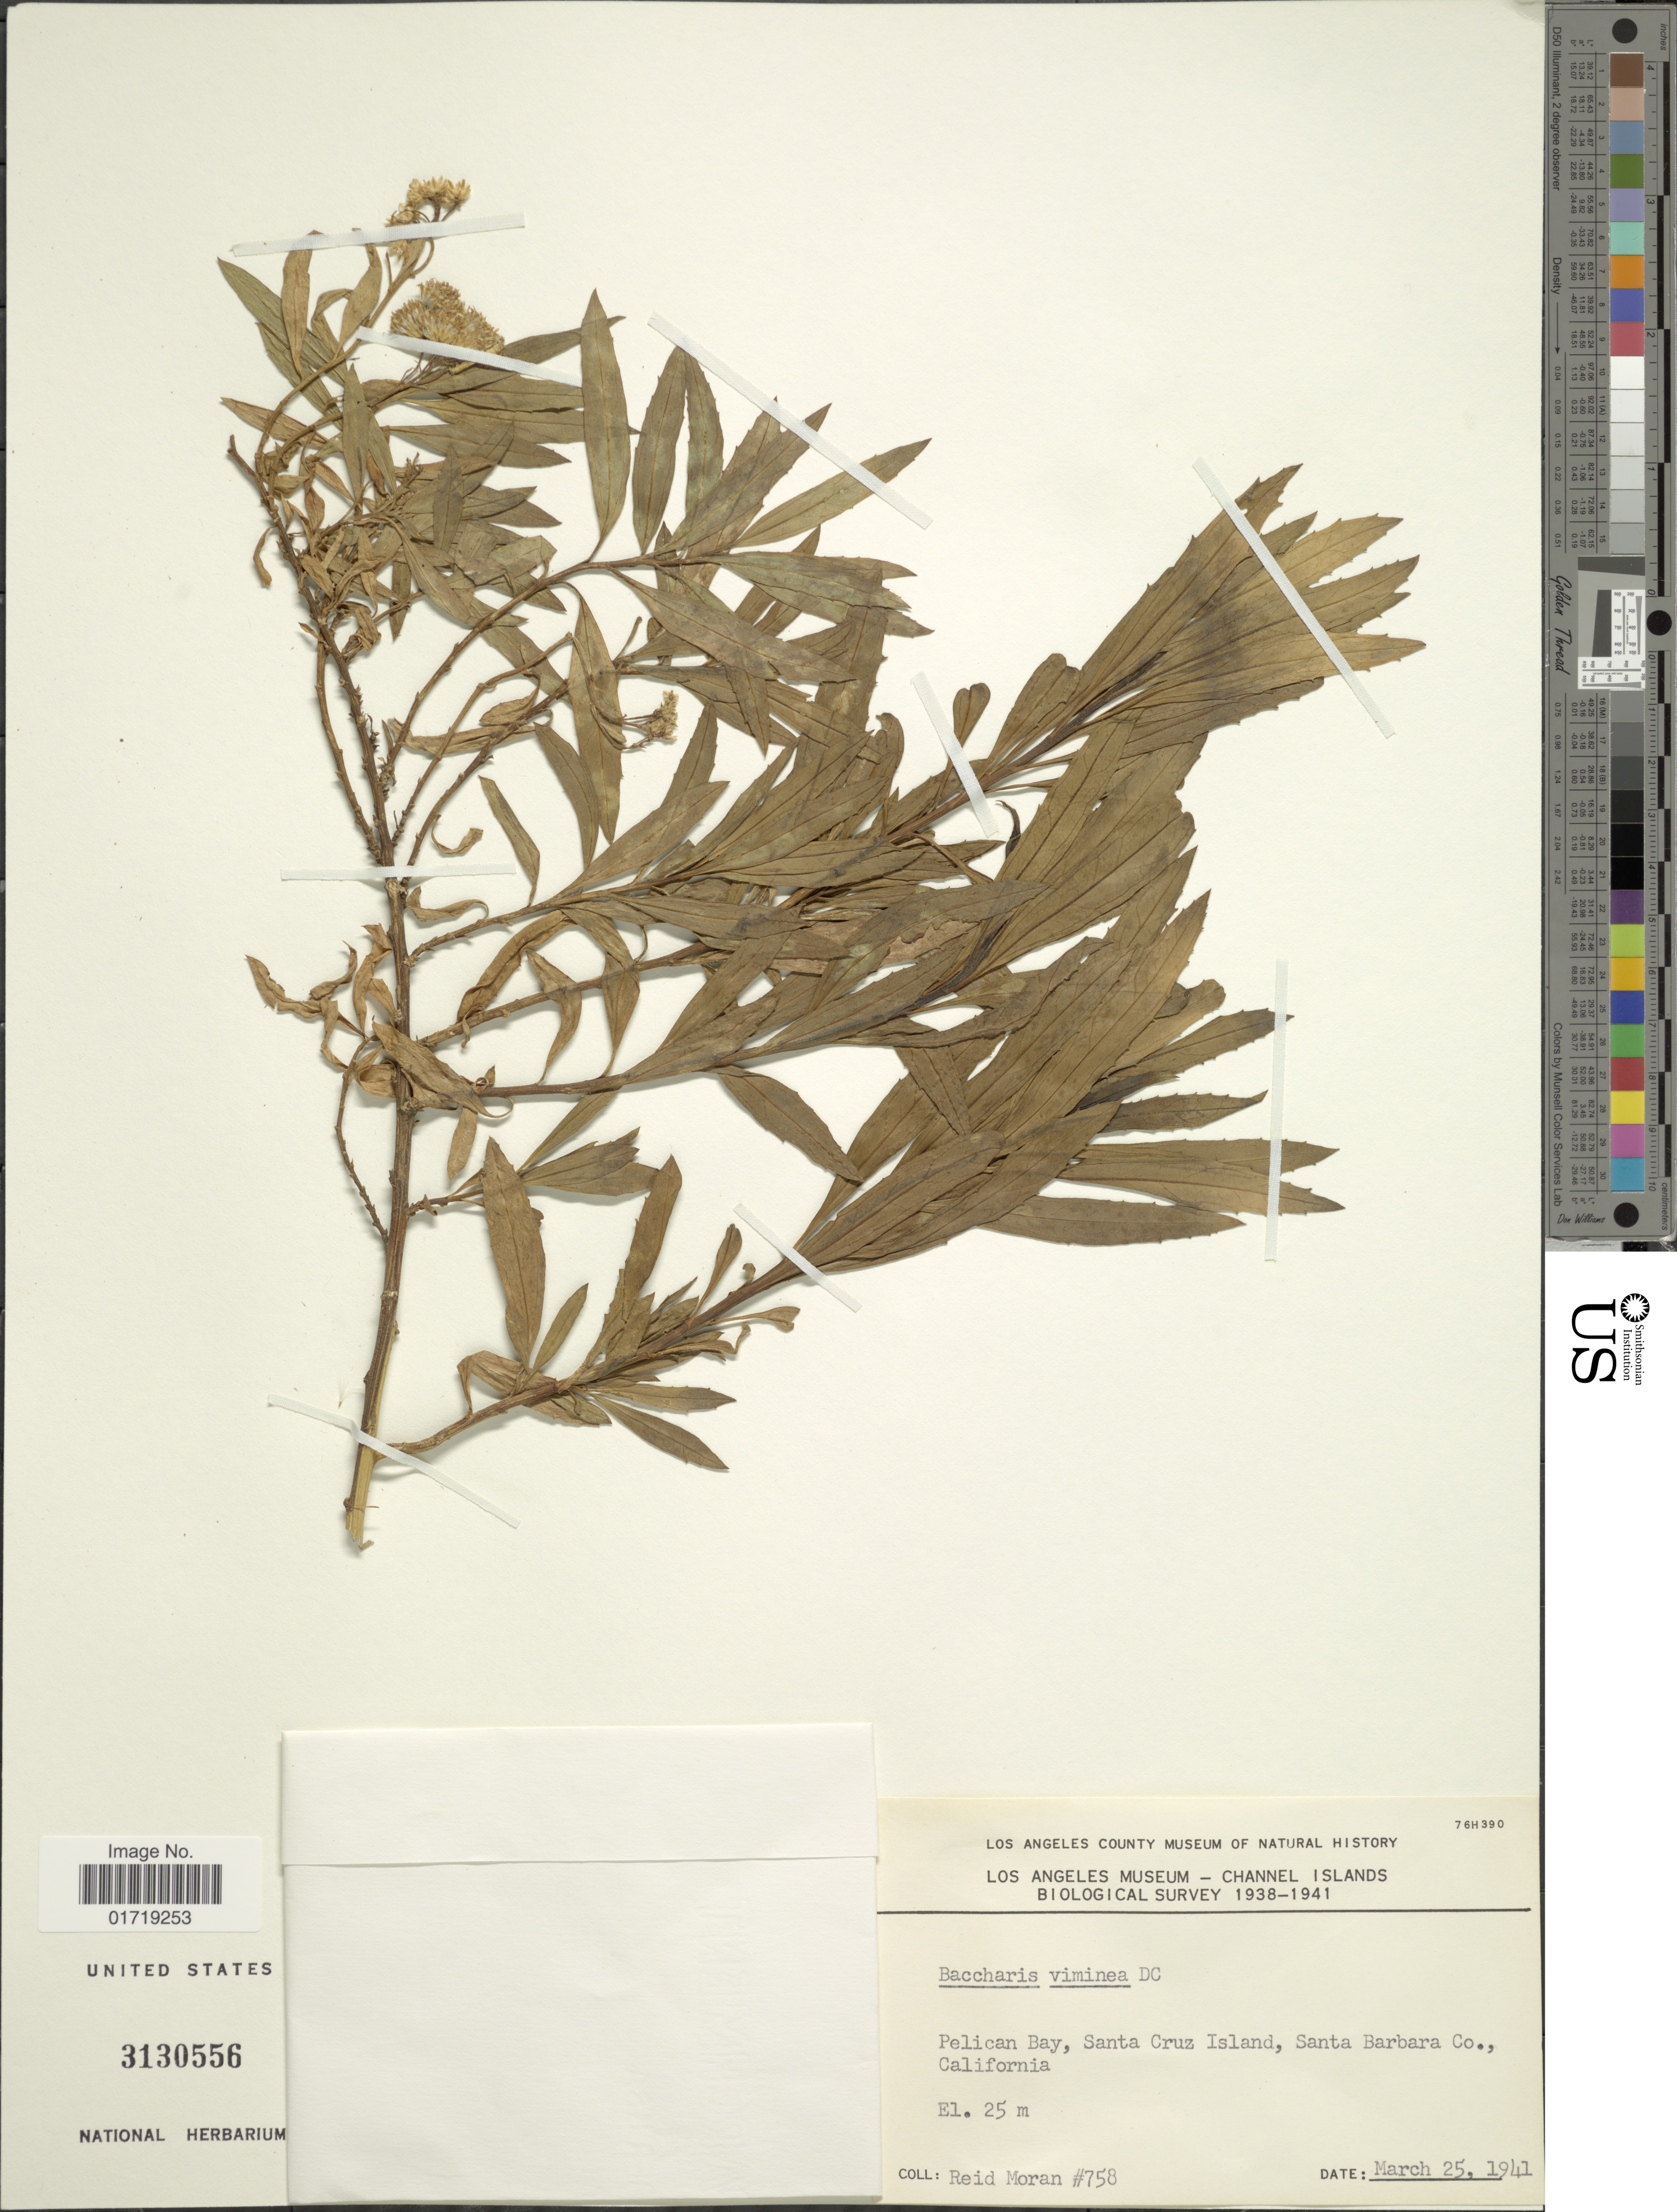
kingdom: Plantae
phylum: Tracheophyta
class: Magnoliopsida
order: Asterales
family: Asteraceae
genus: Baccharis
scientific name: Baccharis viminea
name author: DC.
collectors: R. V. Moran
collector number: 758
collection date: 1941-03-25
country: United States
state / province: California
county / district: Santa Barbara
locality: Pelican Bay, santa Cruz Island, Santa Barbara Co., California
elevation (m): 25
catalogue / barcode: US 3130556